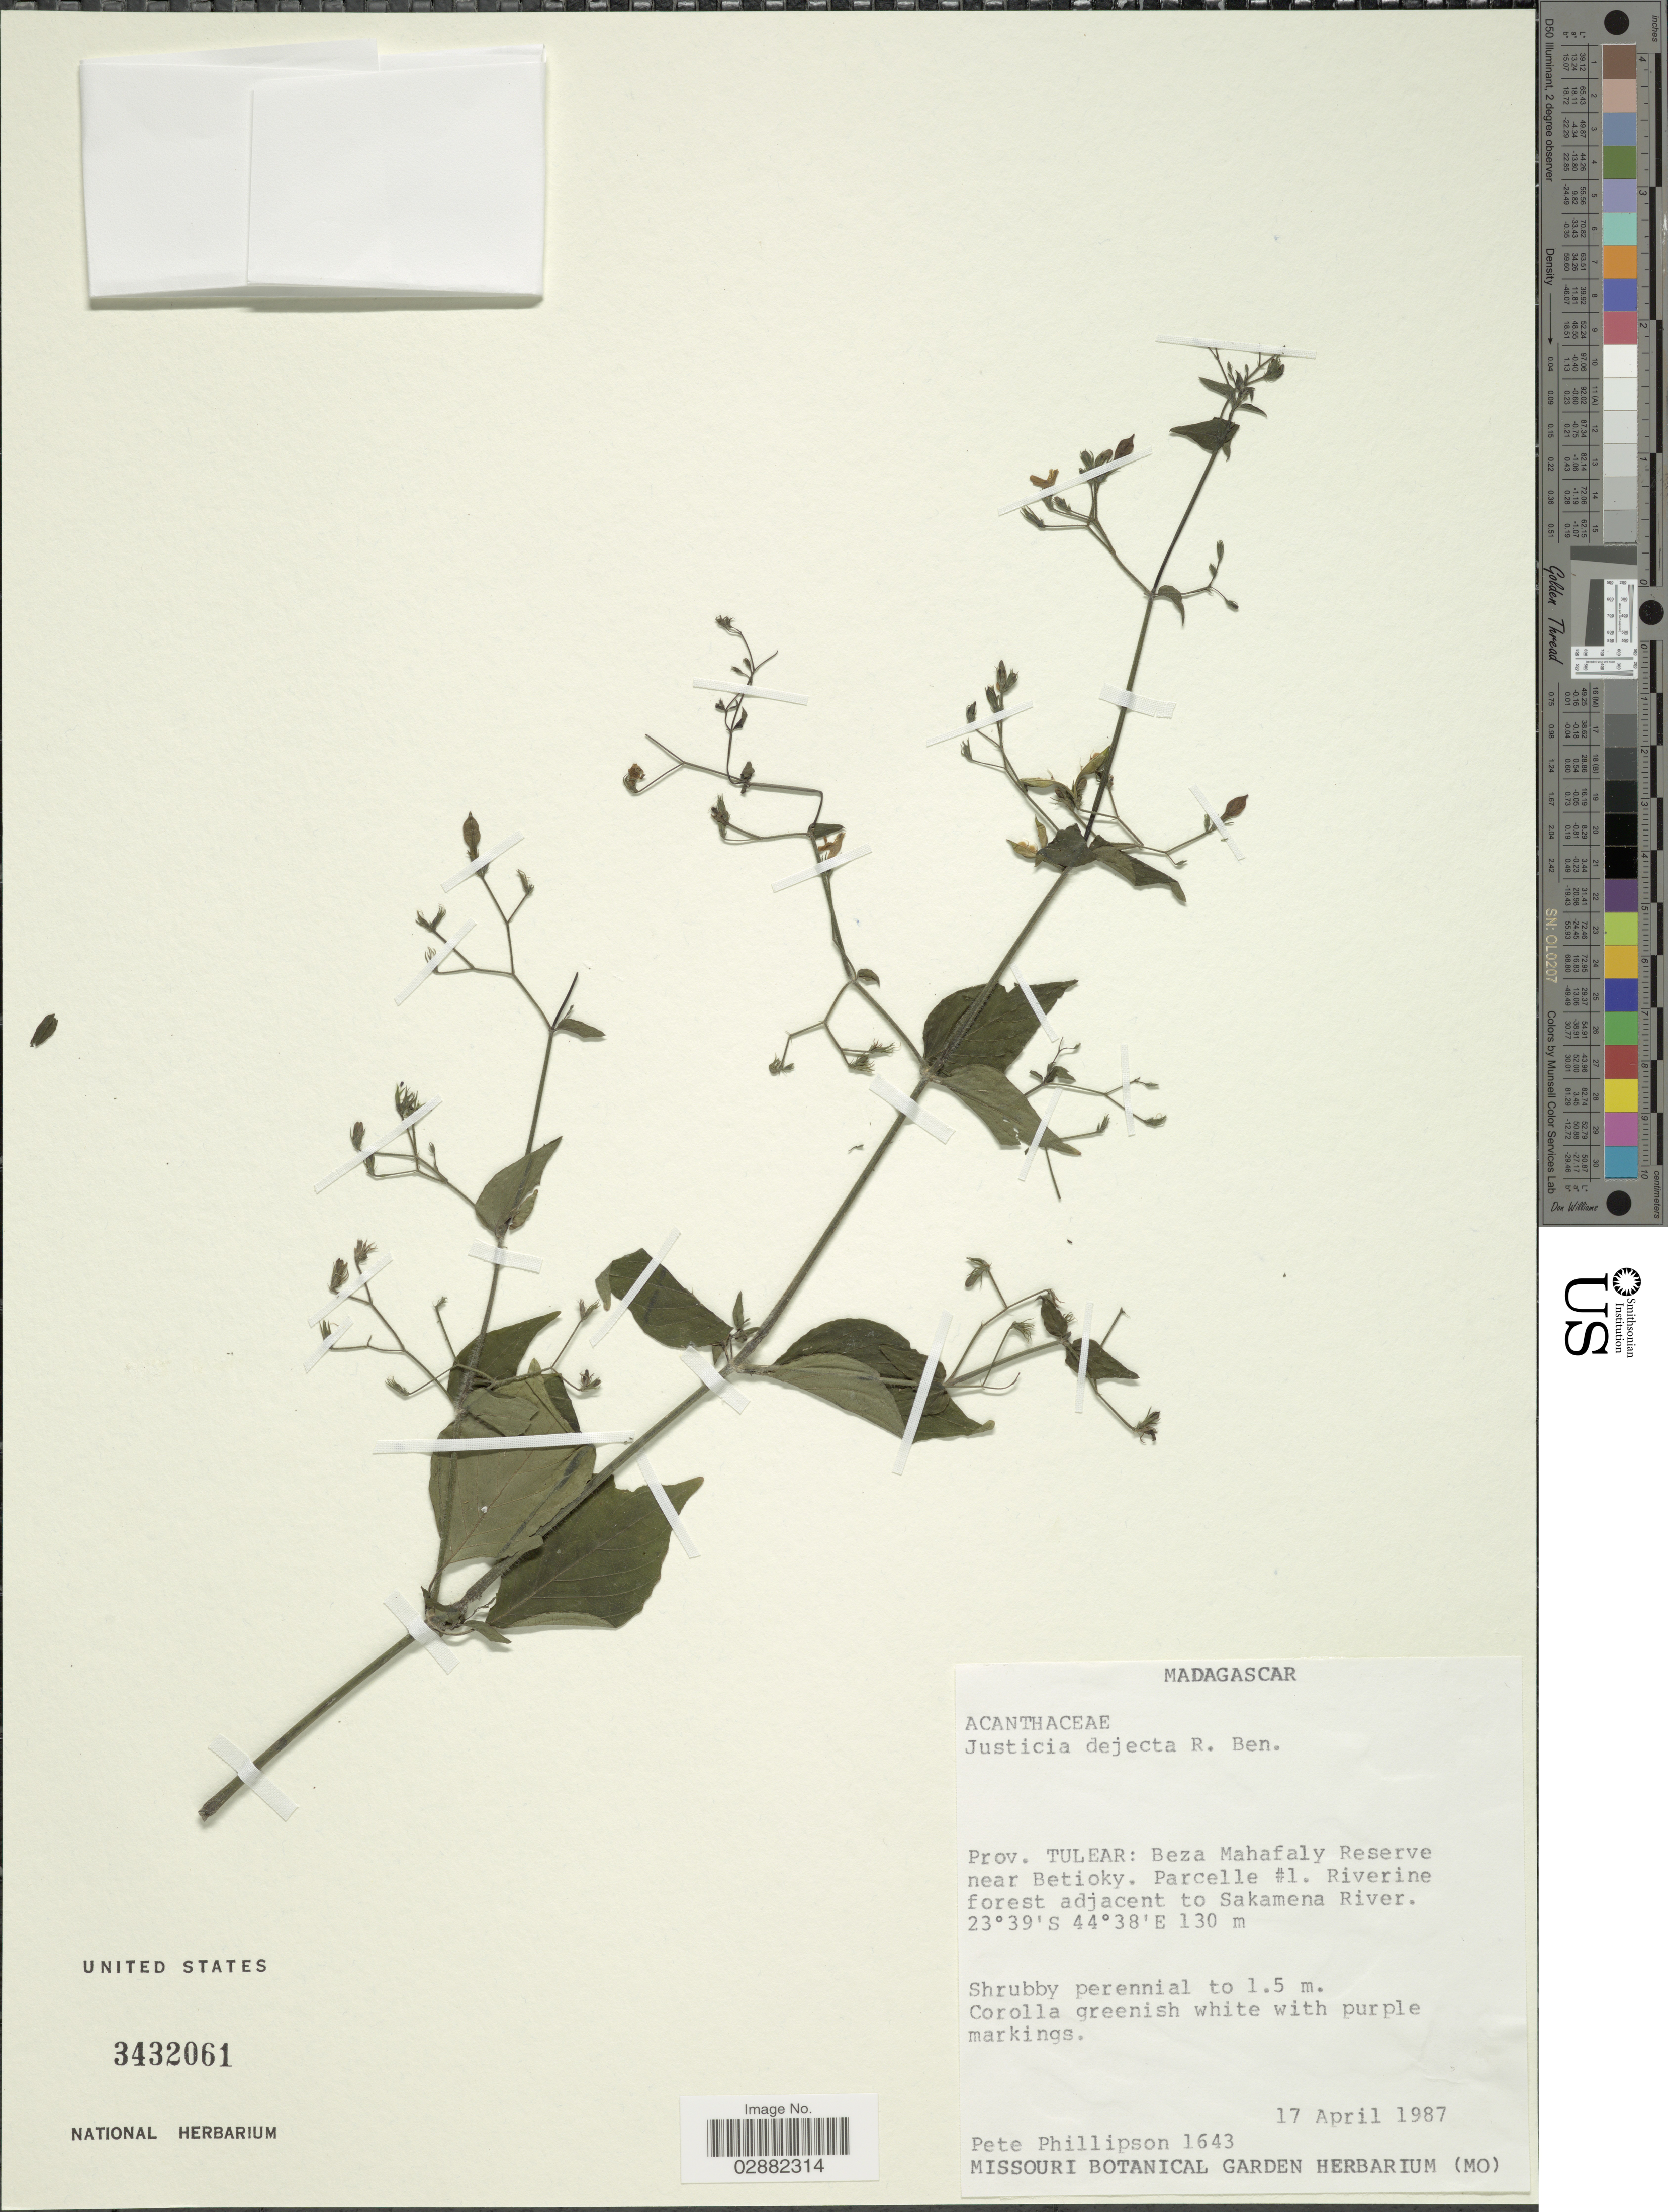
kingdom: Plantae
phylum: Tracheophyta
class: Magnoliopsida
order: Lamiales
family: Acanthaceae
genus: Justicia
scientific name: Justicia dejecta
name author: Benoist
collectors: P. B. Phillipson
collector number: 1643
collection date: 1987-04-17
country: Madagascar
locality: Prov. Tulear: Beza Mahafaly Reserve near Betioky. Parcelle #1. Riverine forest adjacent to Sakamena River.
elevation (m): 130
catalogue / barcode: US 3432061